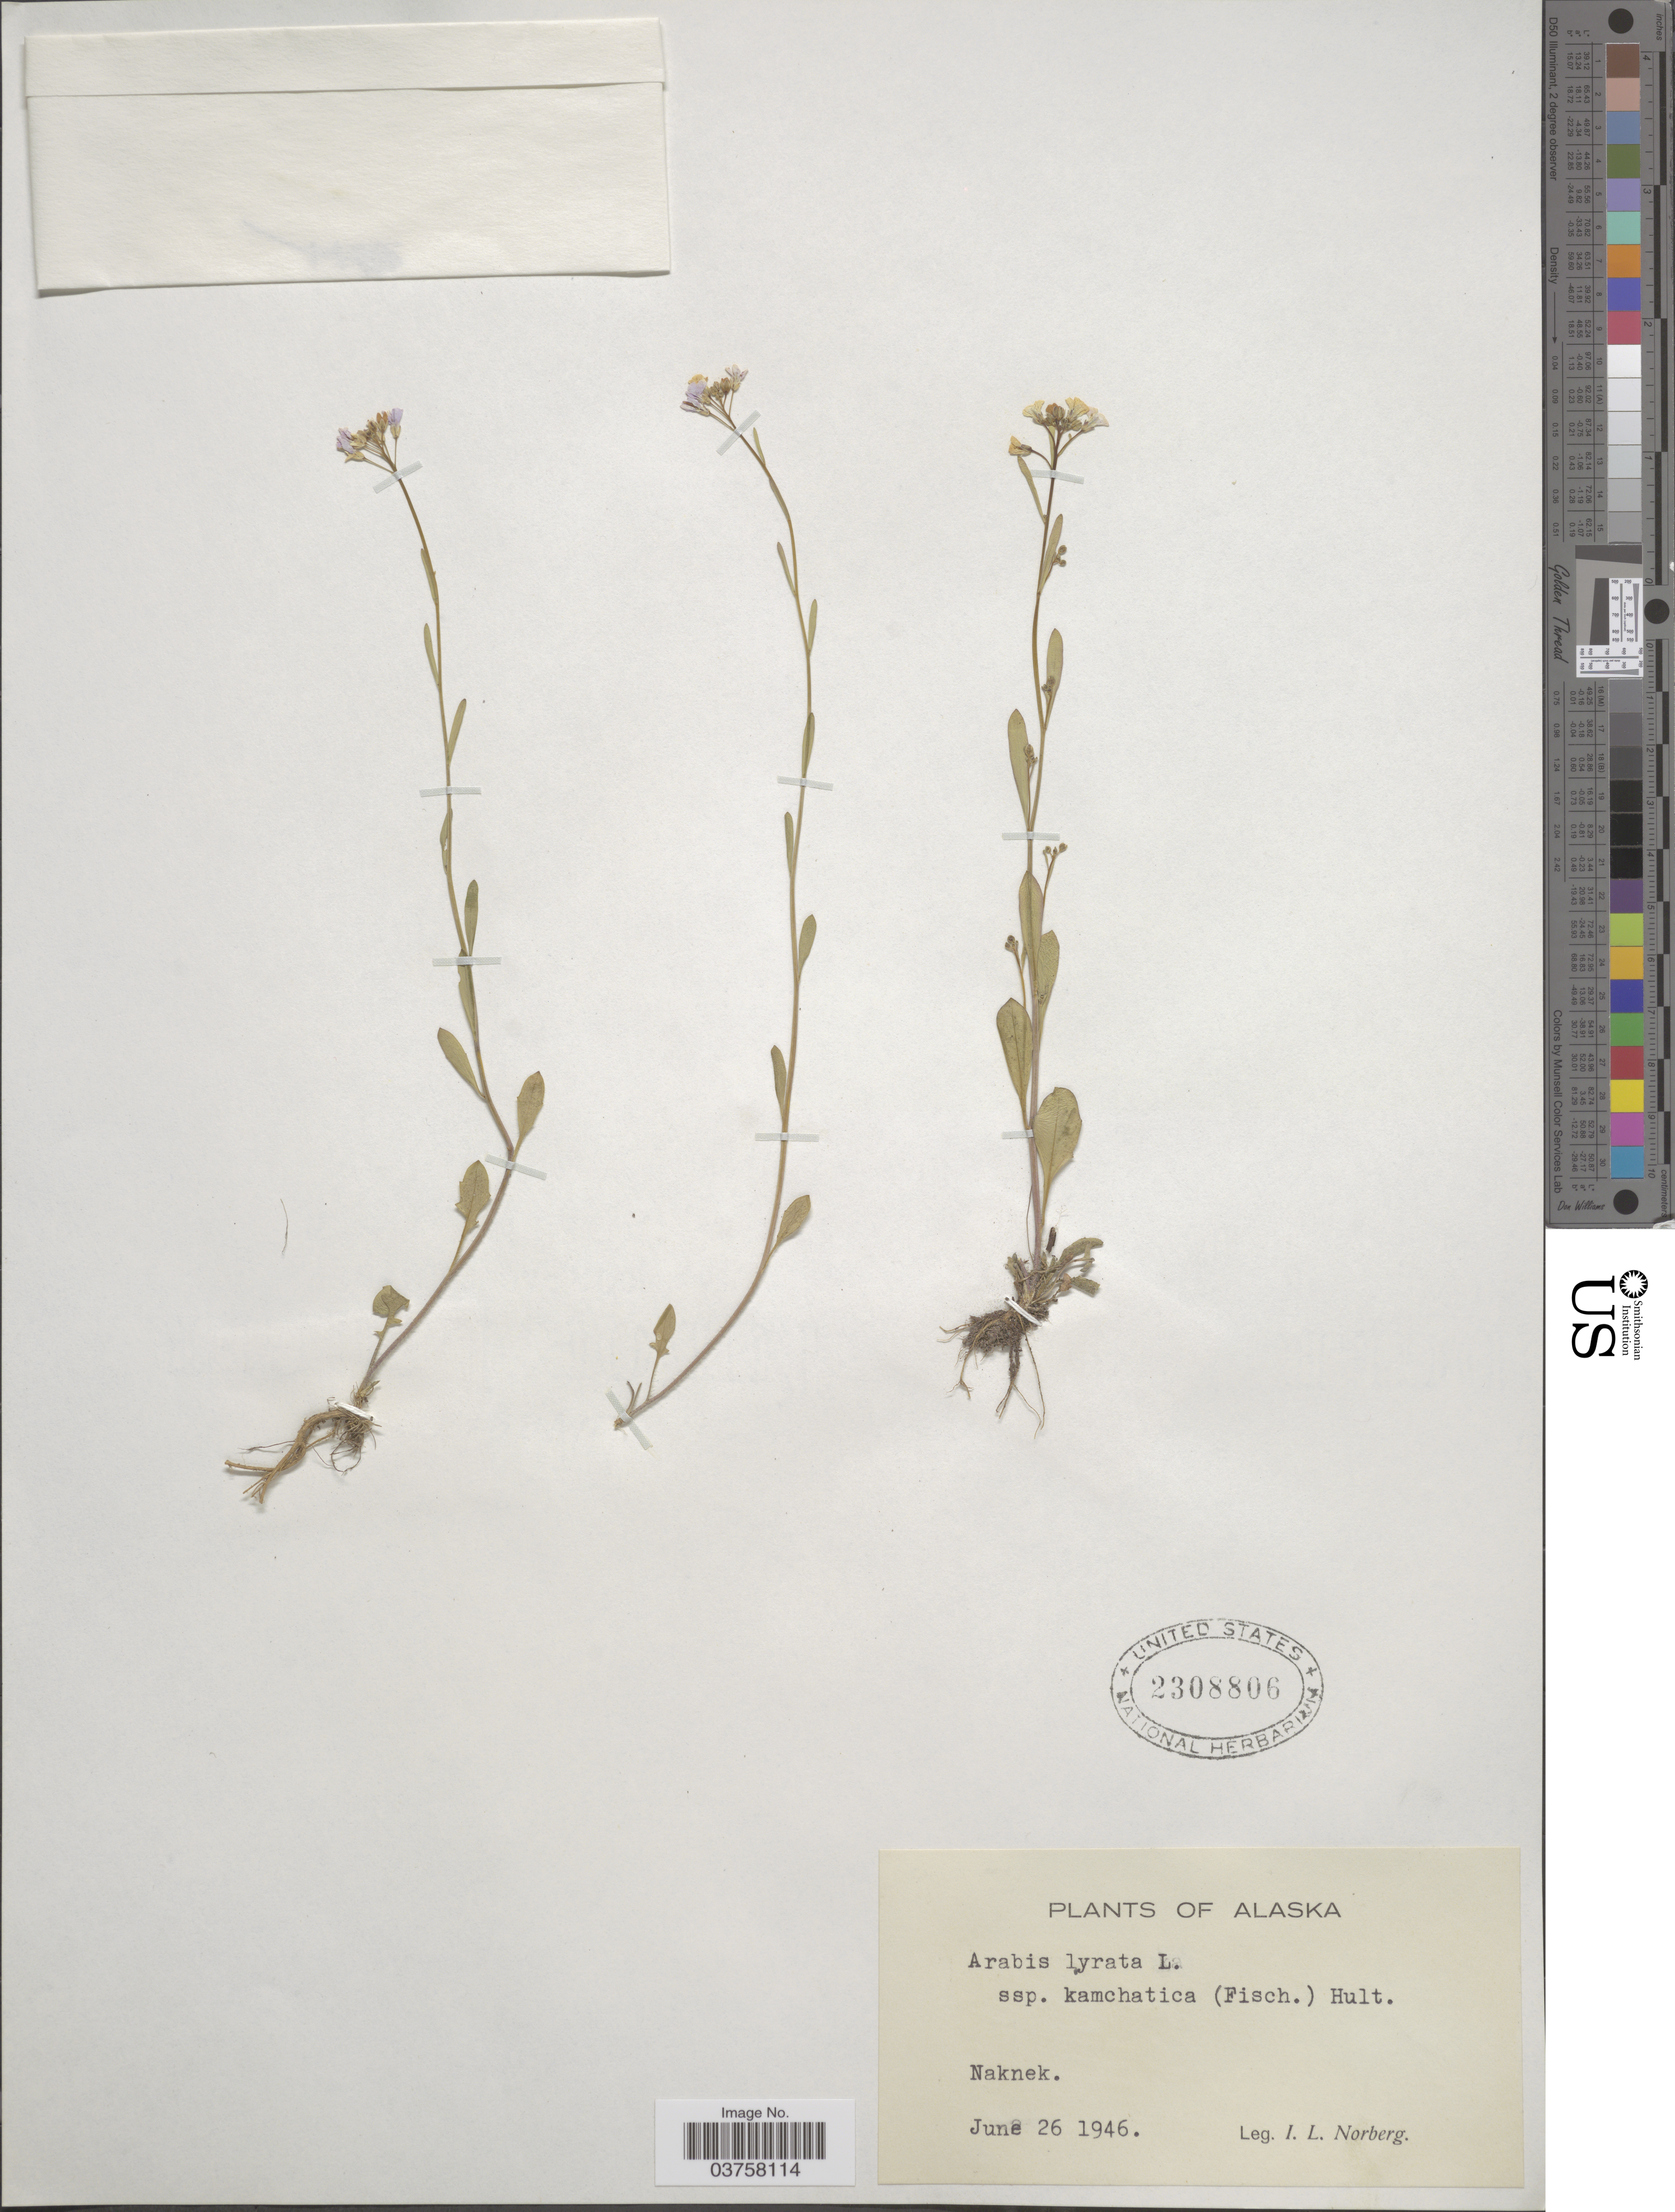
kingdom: Plantae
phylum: Tracheophyta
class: Magnoliopsida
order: Brassicales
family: Brassicaceae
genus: Arabis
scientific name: Arabis lyrata var. kamchatica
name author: Fisch. ex DC.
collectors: I. Norberg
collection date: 1946-06-26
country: United States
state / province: Alaska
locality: Naknek.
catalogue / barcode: US 2308806